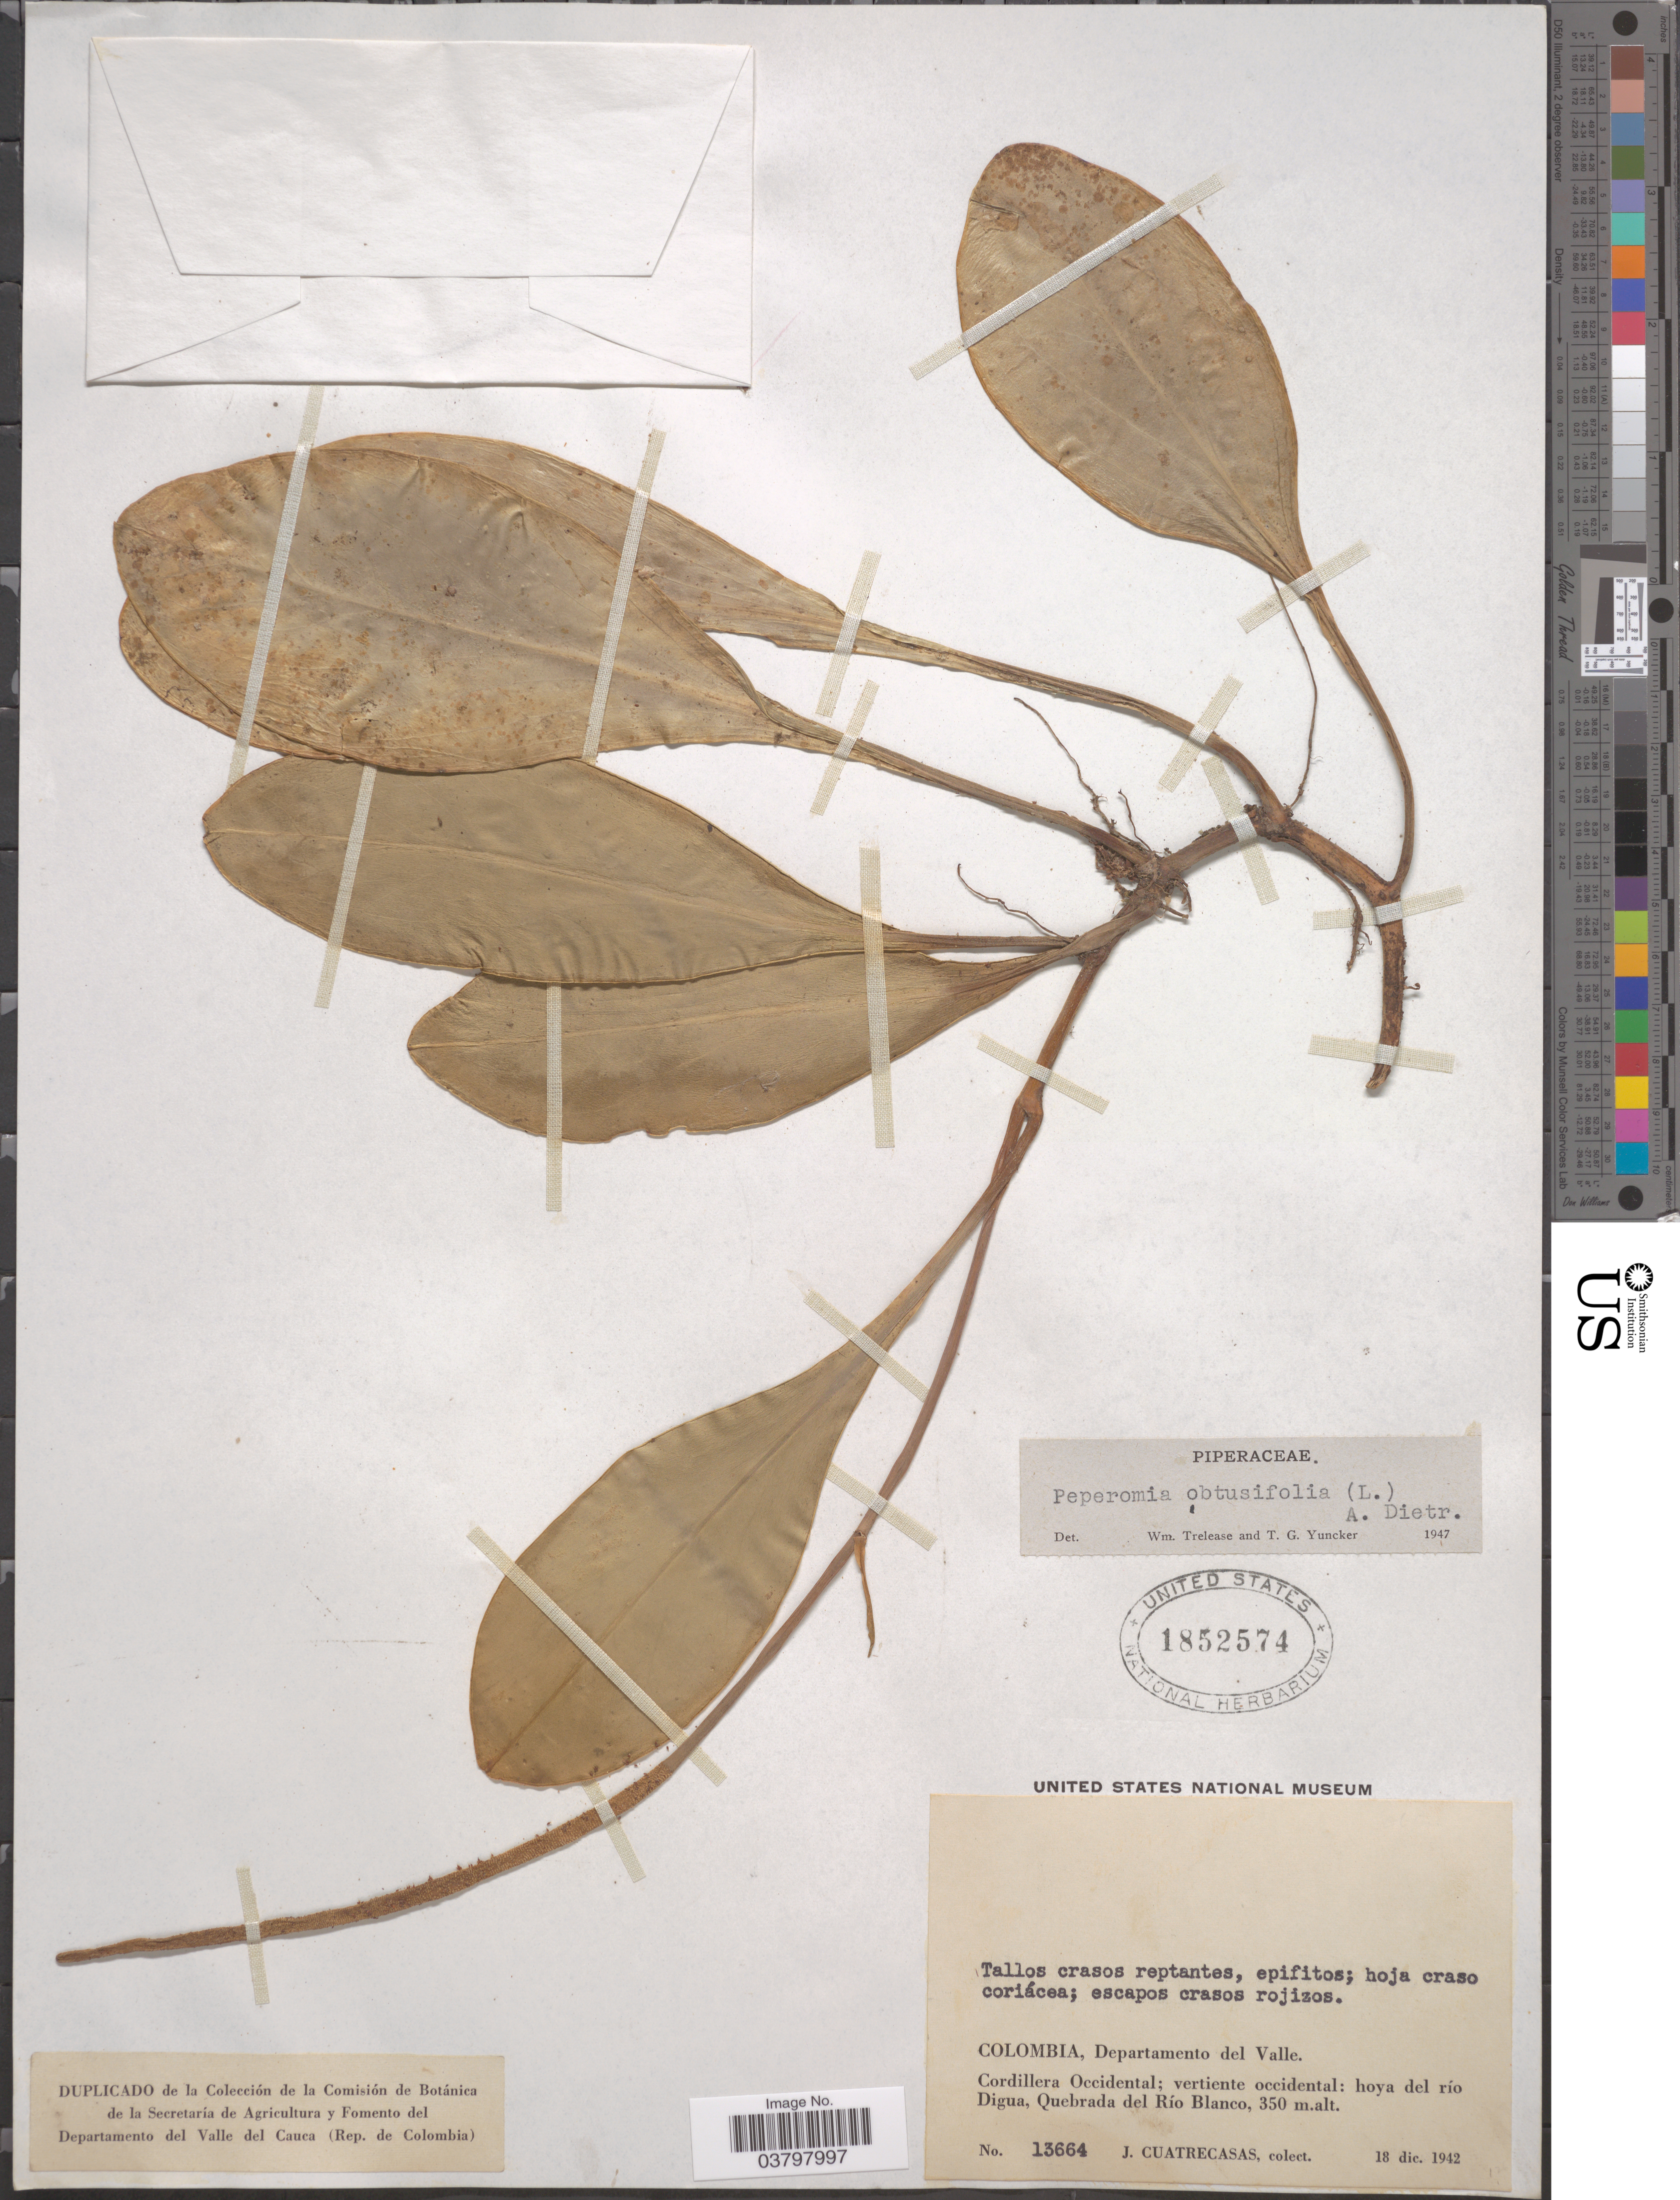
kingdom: Plantae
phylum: Tracheophyta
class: Magnoliopsida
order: Piperales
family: Piperaceae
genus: Peperomia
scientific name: Peperomia obtusifolia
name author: (L.) A. Dietr.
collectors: J. Cuatrecasas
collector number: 13664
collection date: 1942-12-18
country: Colombia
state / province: Valle del Cauca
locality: Departamento del Valle. Cordillera Occidental; vertiente occidental: hoya del río Digua, Quebrada del Río Blanco.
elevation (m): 350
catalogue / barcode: US 1852574